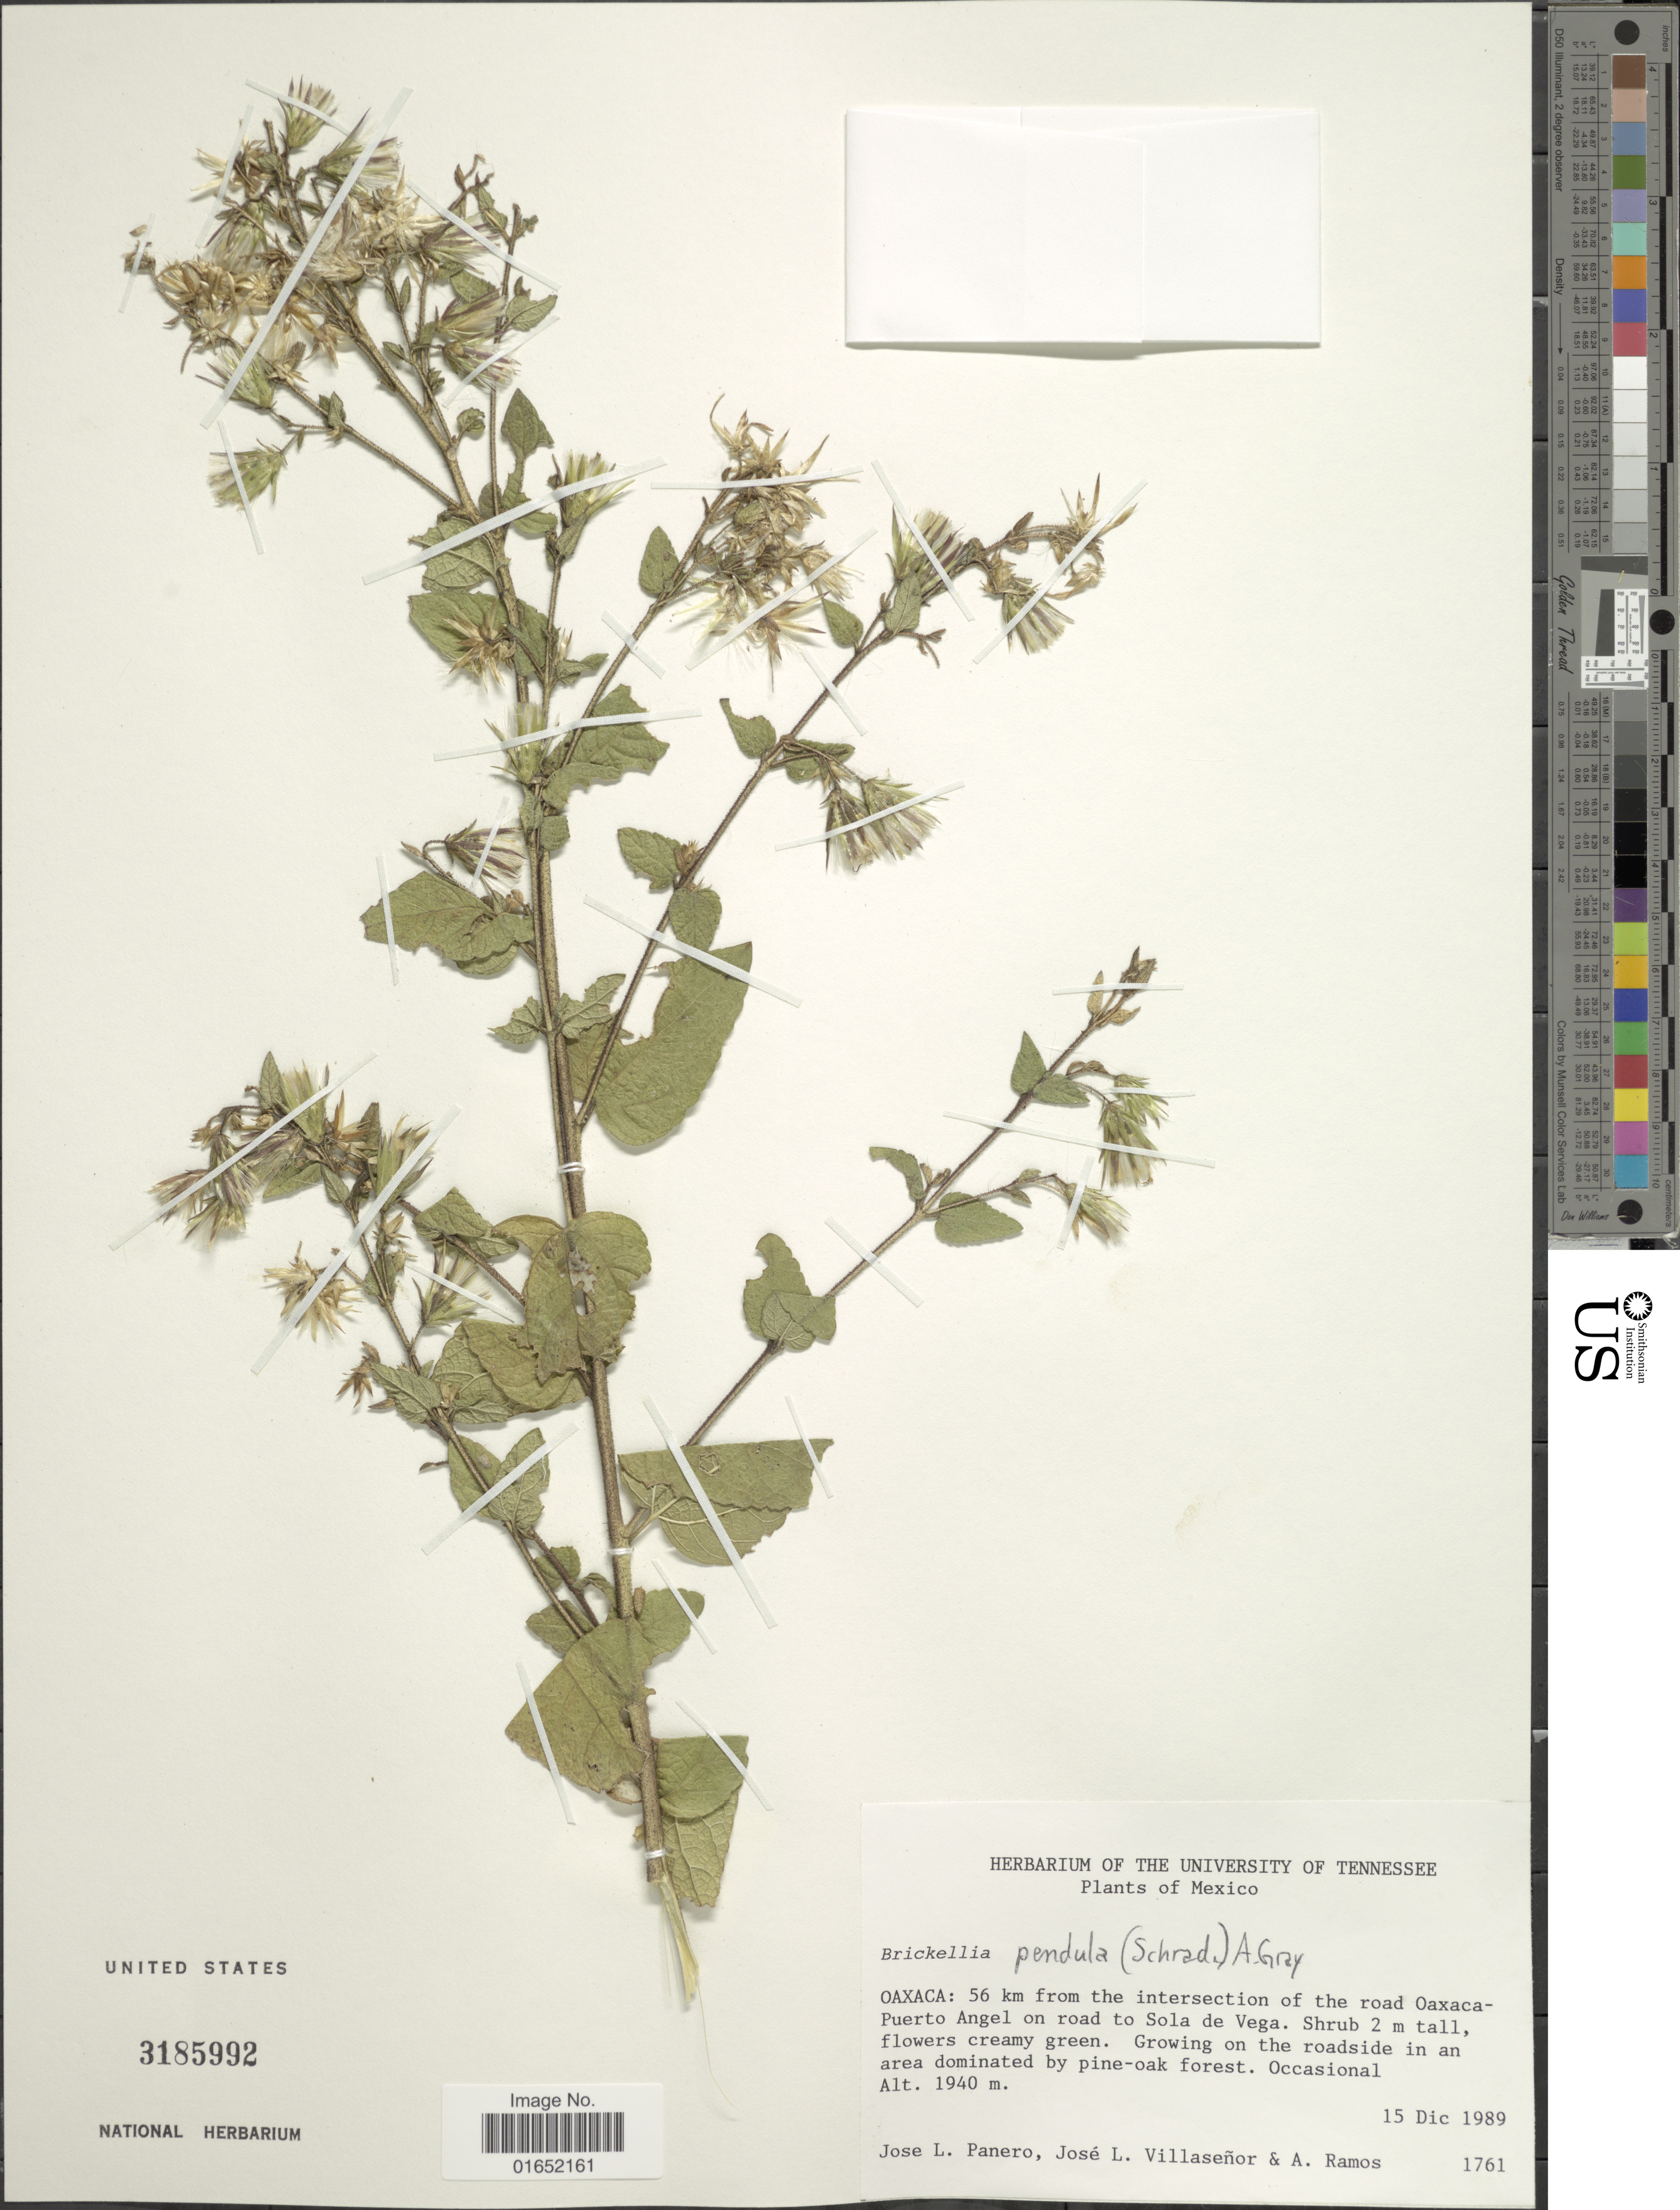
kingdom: Plantae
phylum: Tracheophyta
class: Magnoliopsida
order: Asterales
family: Asteraceae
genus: Brickellia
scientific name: Brickellia pendula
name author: (Schrad.) A. Gray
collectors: J. L. Panero, J. Villaseñor R. & A. Ramos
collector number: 1761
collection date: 1989-12-15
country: Mexico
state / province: Oaxaca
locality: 56 km from the intersection of the road Oaxaca-Puerto Angel on road to Sola de Vega. Growing on the roadside in an area dominated by pine-oak forest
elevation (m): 1940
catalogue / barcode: US 3185992